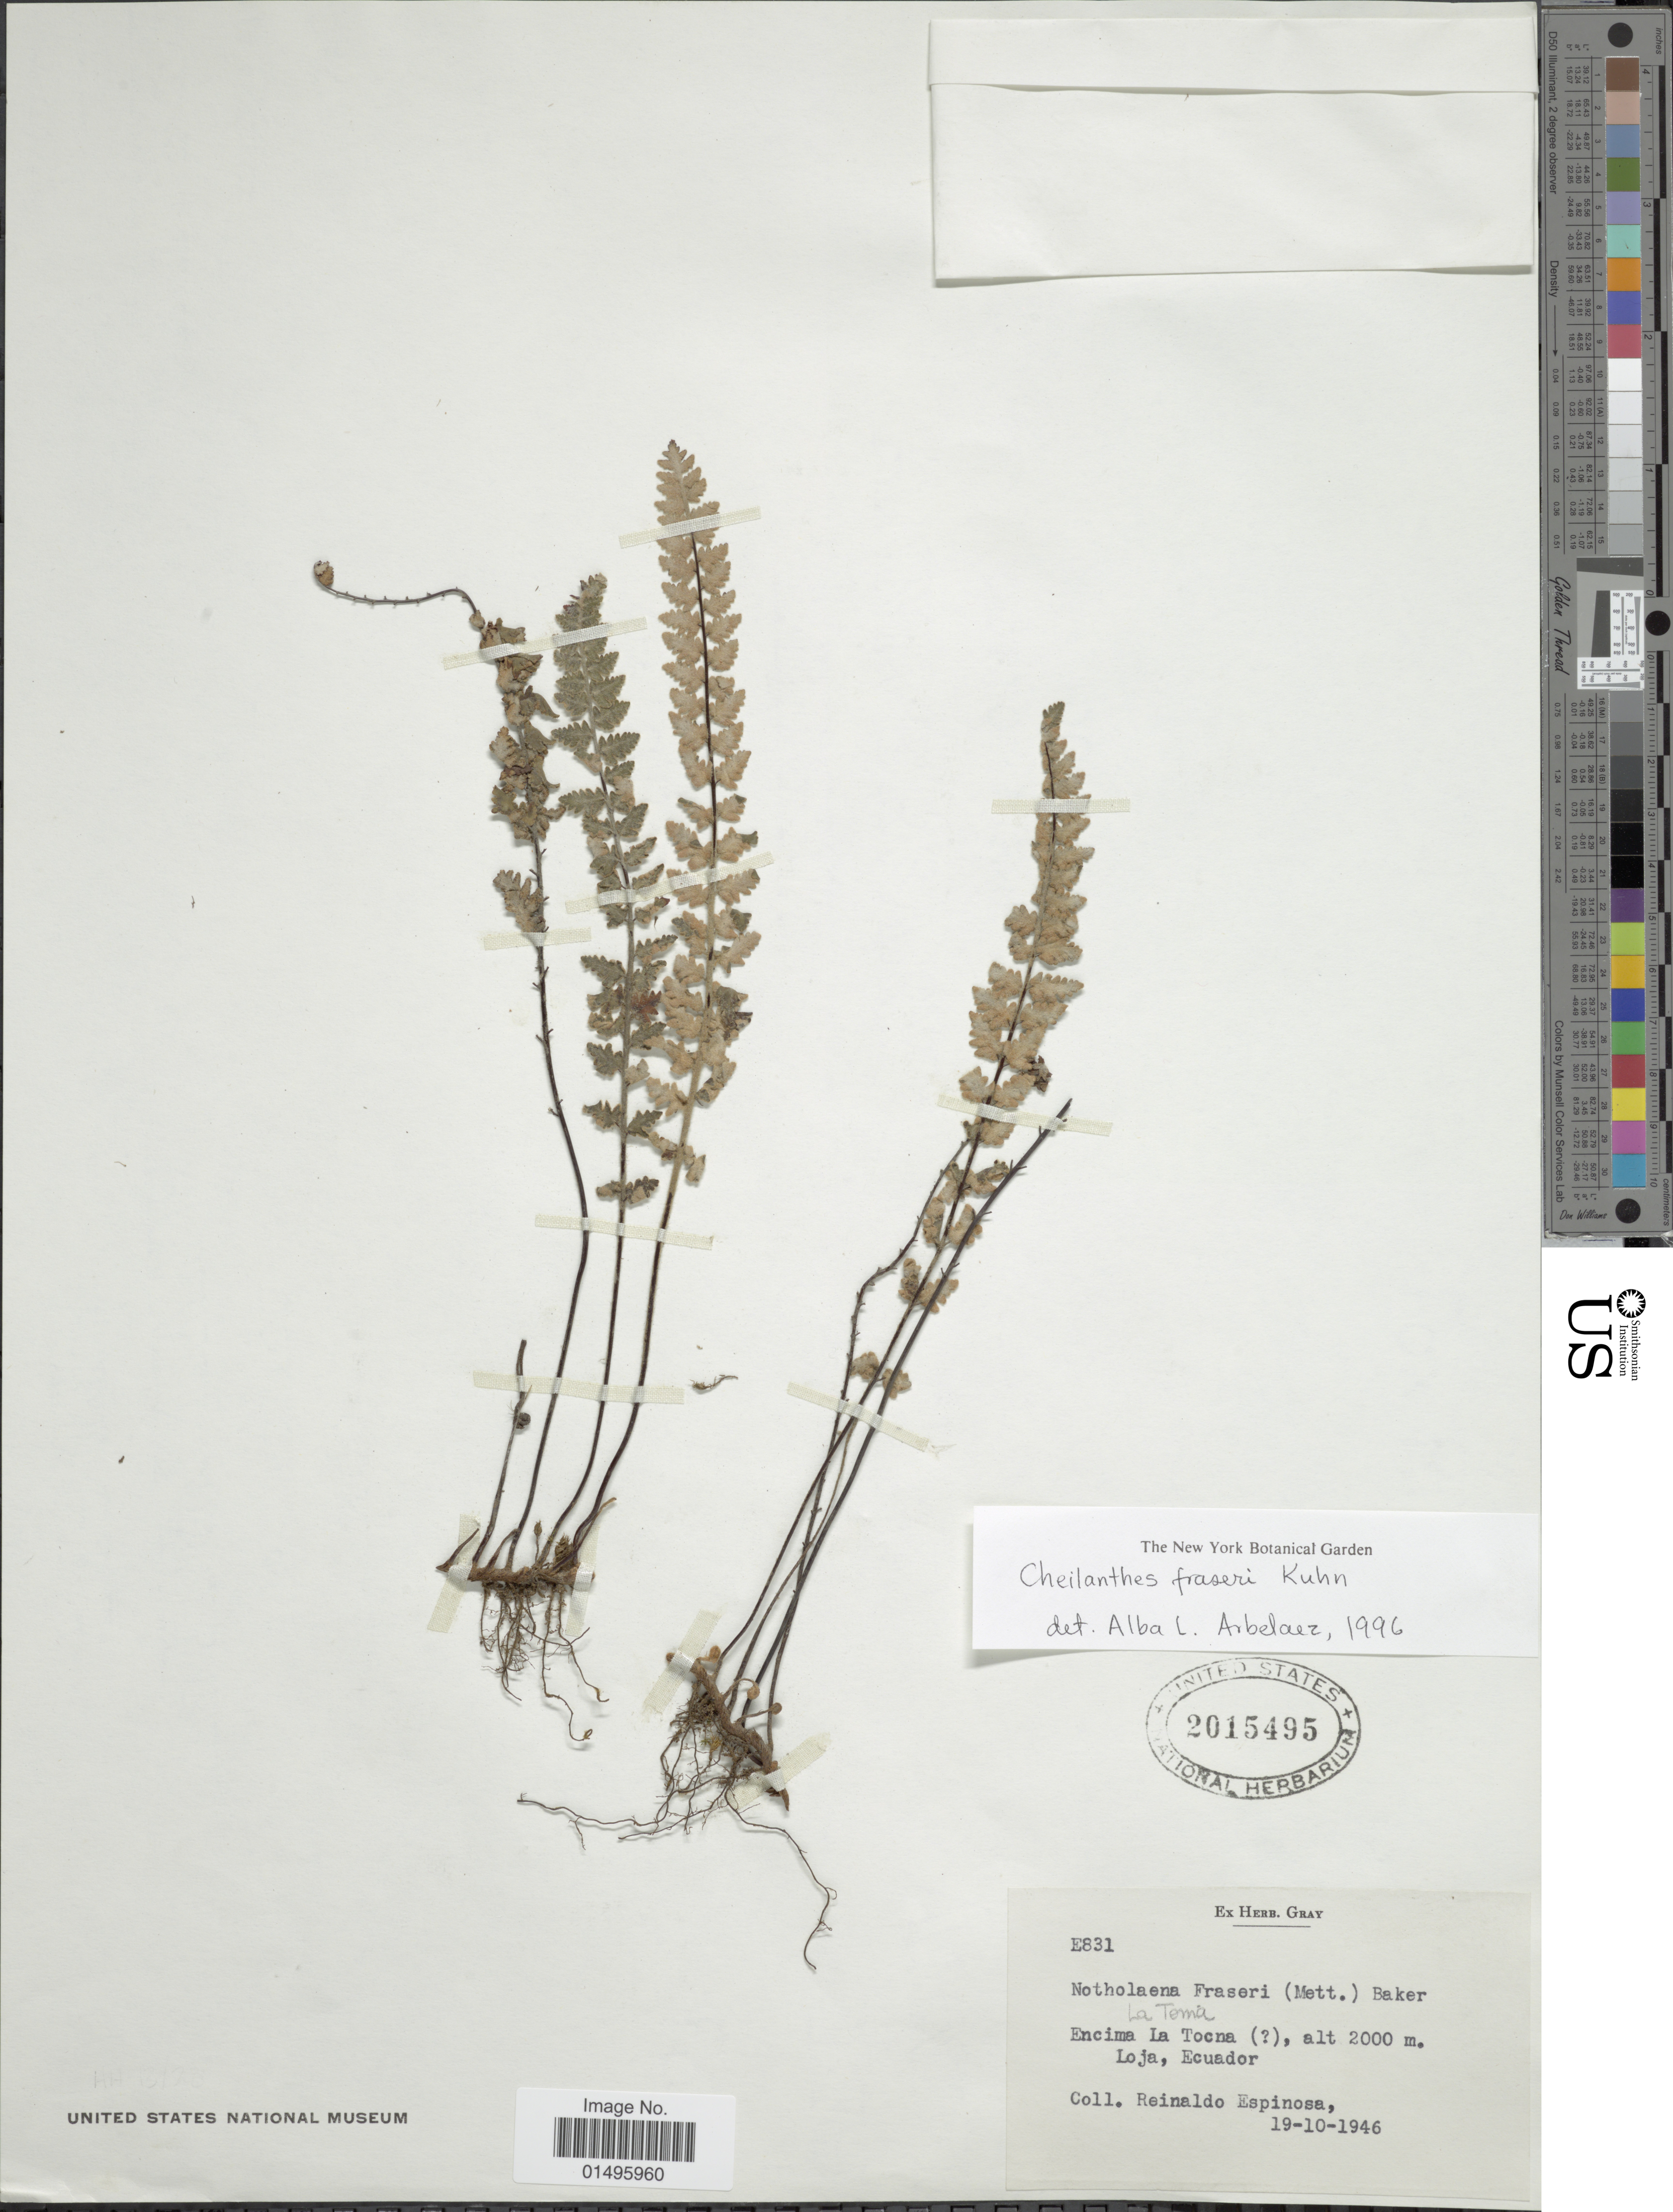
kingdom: Plantae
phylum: Tracheophyta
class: Polypodiopsida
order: Polypodiales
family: Pteridaceae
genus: Notholaena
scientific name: Notholaena fraseri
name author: (Mett.) Baker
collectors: R. Espinosa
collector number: E831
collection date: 1946-10-19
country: Ecuador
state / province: Loja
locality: Encima La Tocna, Loja, Ecuador.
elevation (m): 2000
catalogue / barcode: US 2015495